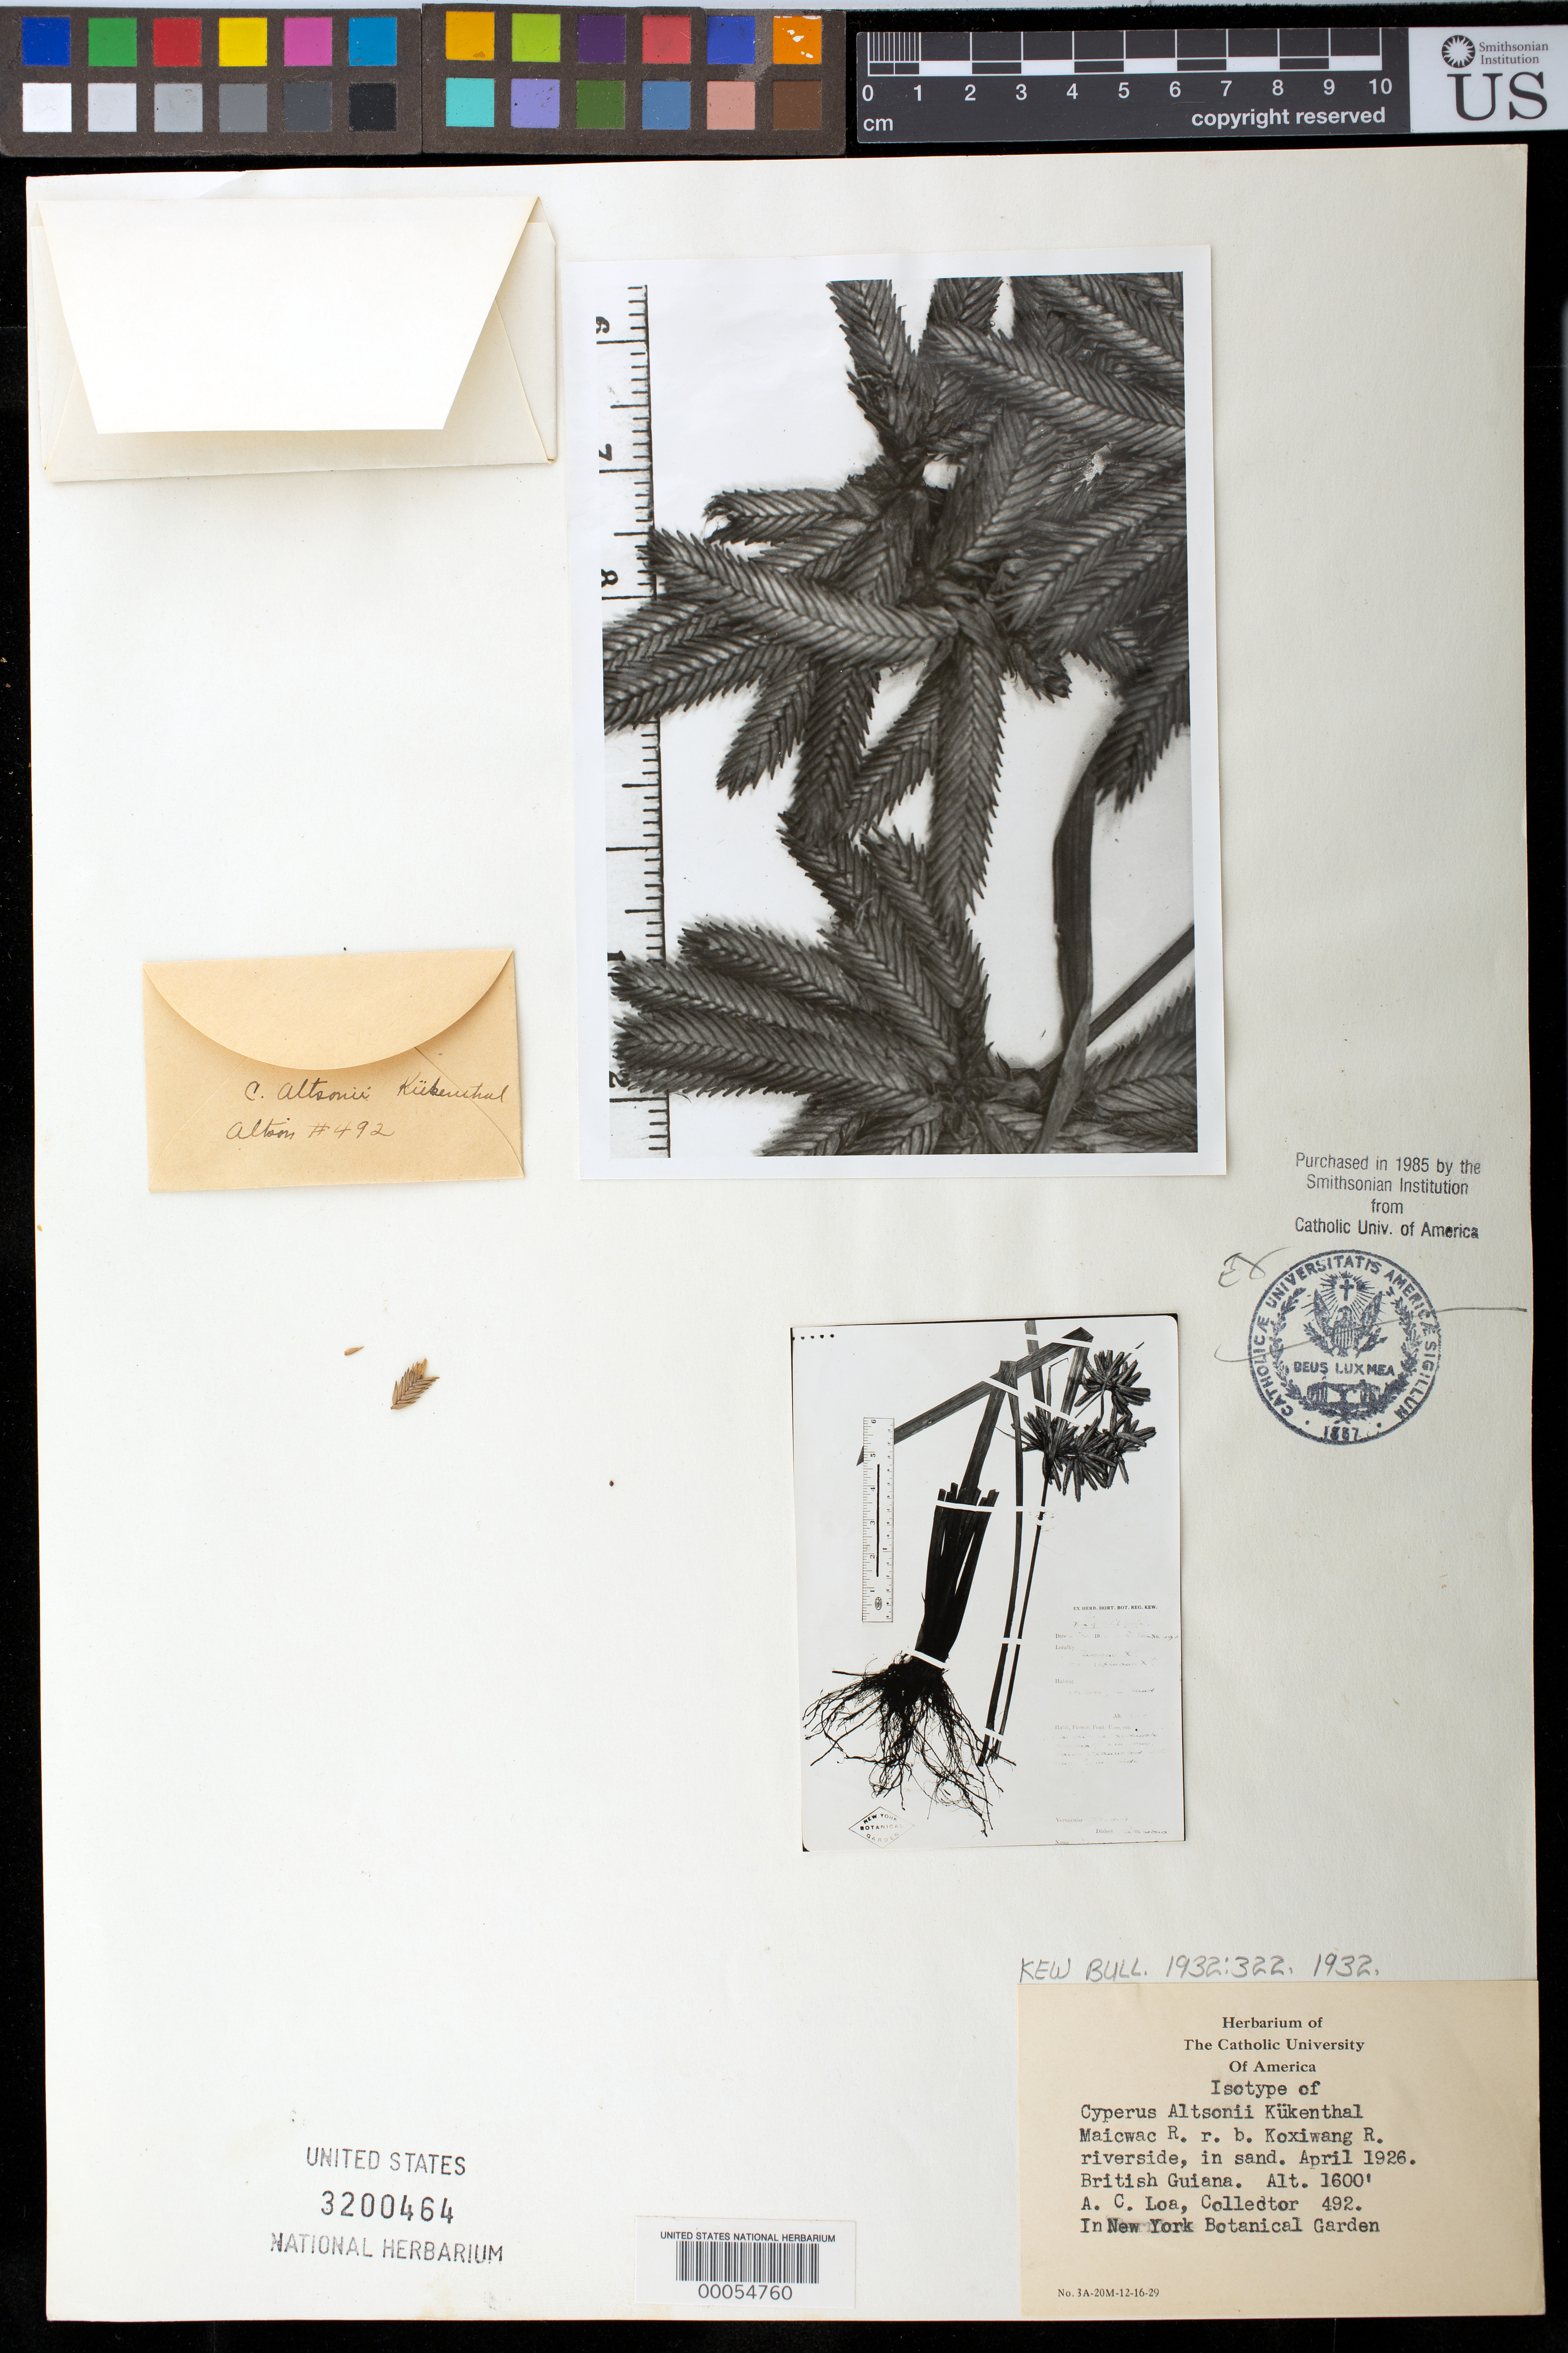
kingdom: Plantae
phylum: Tracheophyta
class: Liliopsida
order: Poales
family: Cyperaceae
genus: Cyperus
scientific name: Cyperus altsonii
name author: Kük.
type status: Isotype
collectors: A. Loa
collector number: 492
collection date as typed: Apr 1926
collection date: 1926-04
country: Guyana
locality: Maicwac River Kopinang River.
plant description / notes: Photograph and fragmentary material of type specimen ex herb. NY. Specimen purchased in 1985 by the Smithsonian Institution from Catholic Univ. of America.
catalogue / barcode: US 3200464